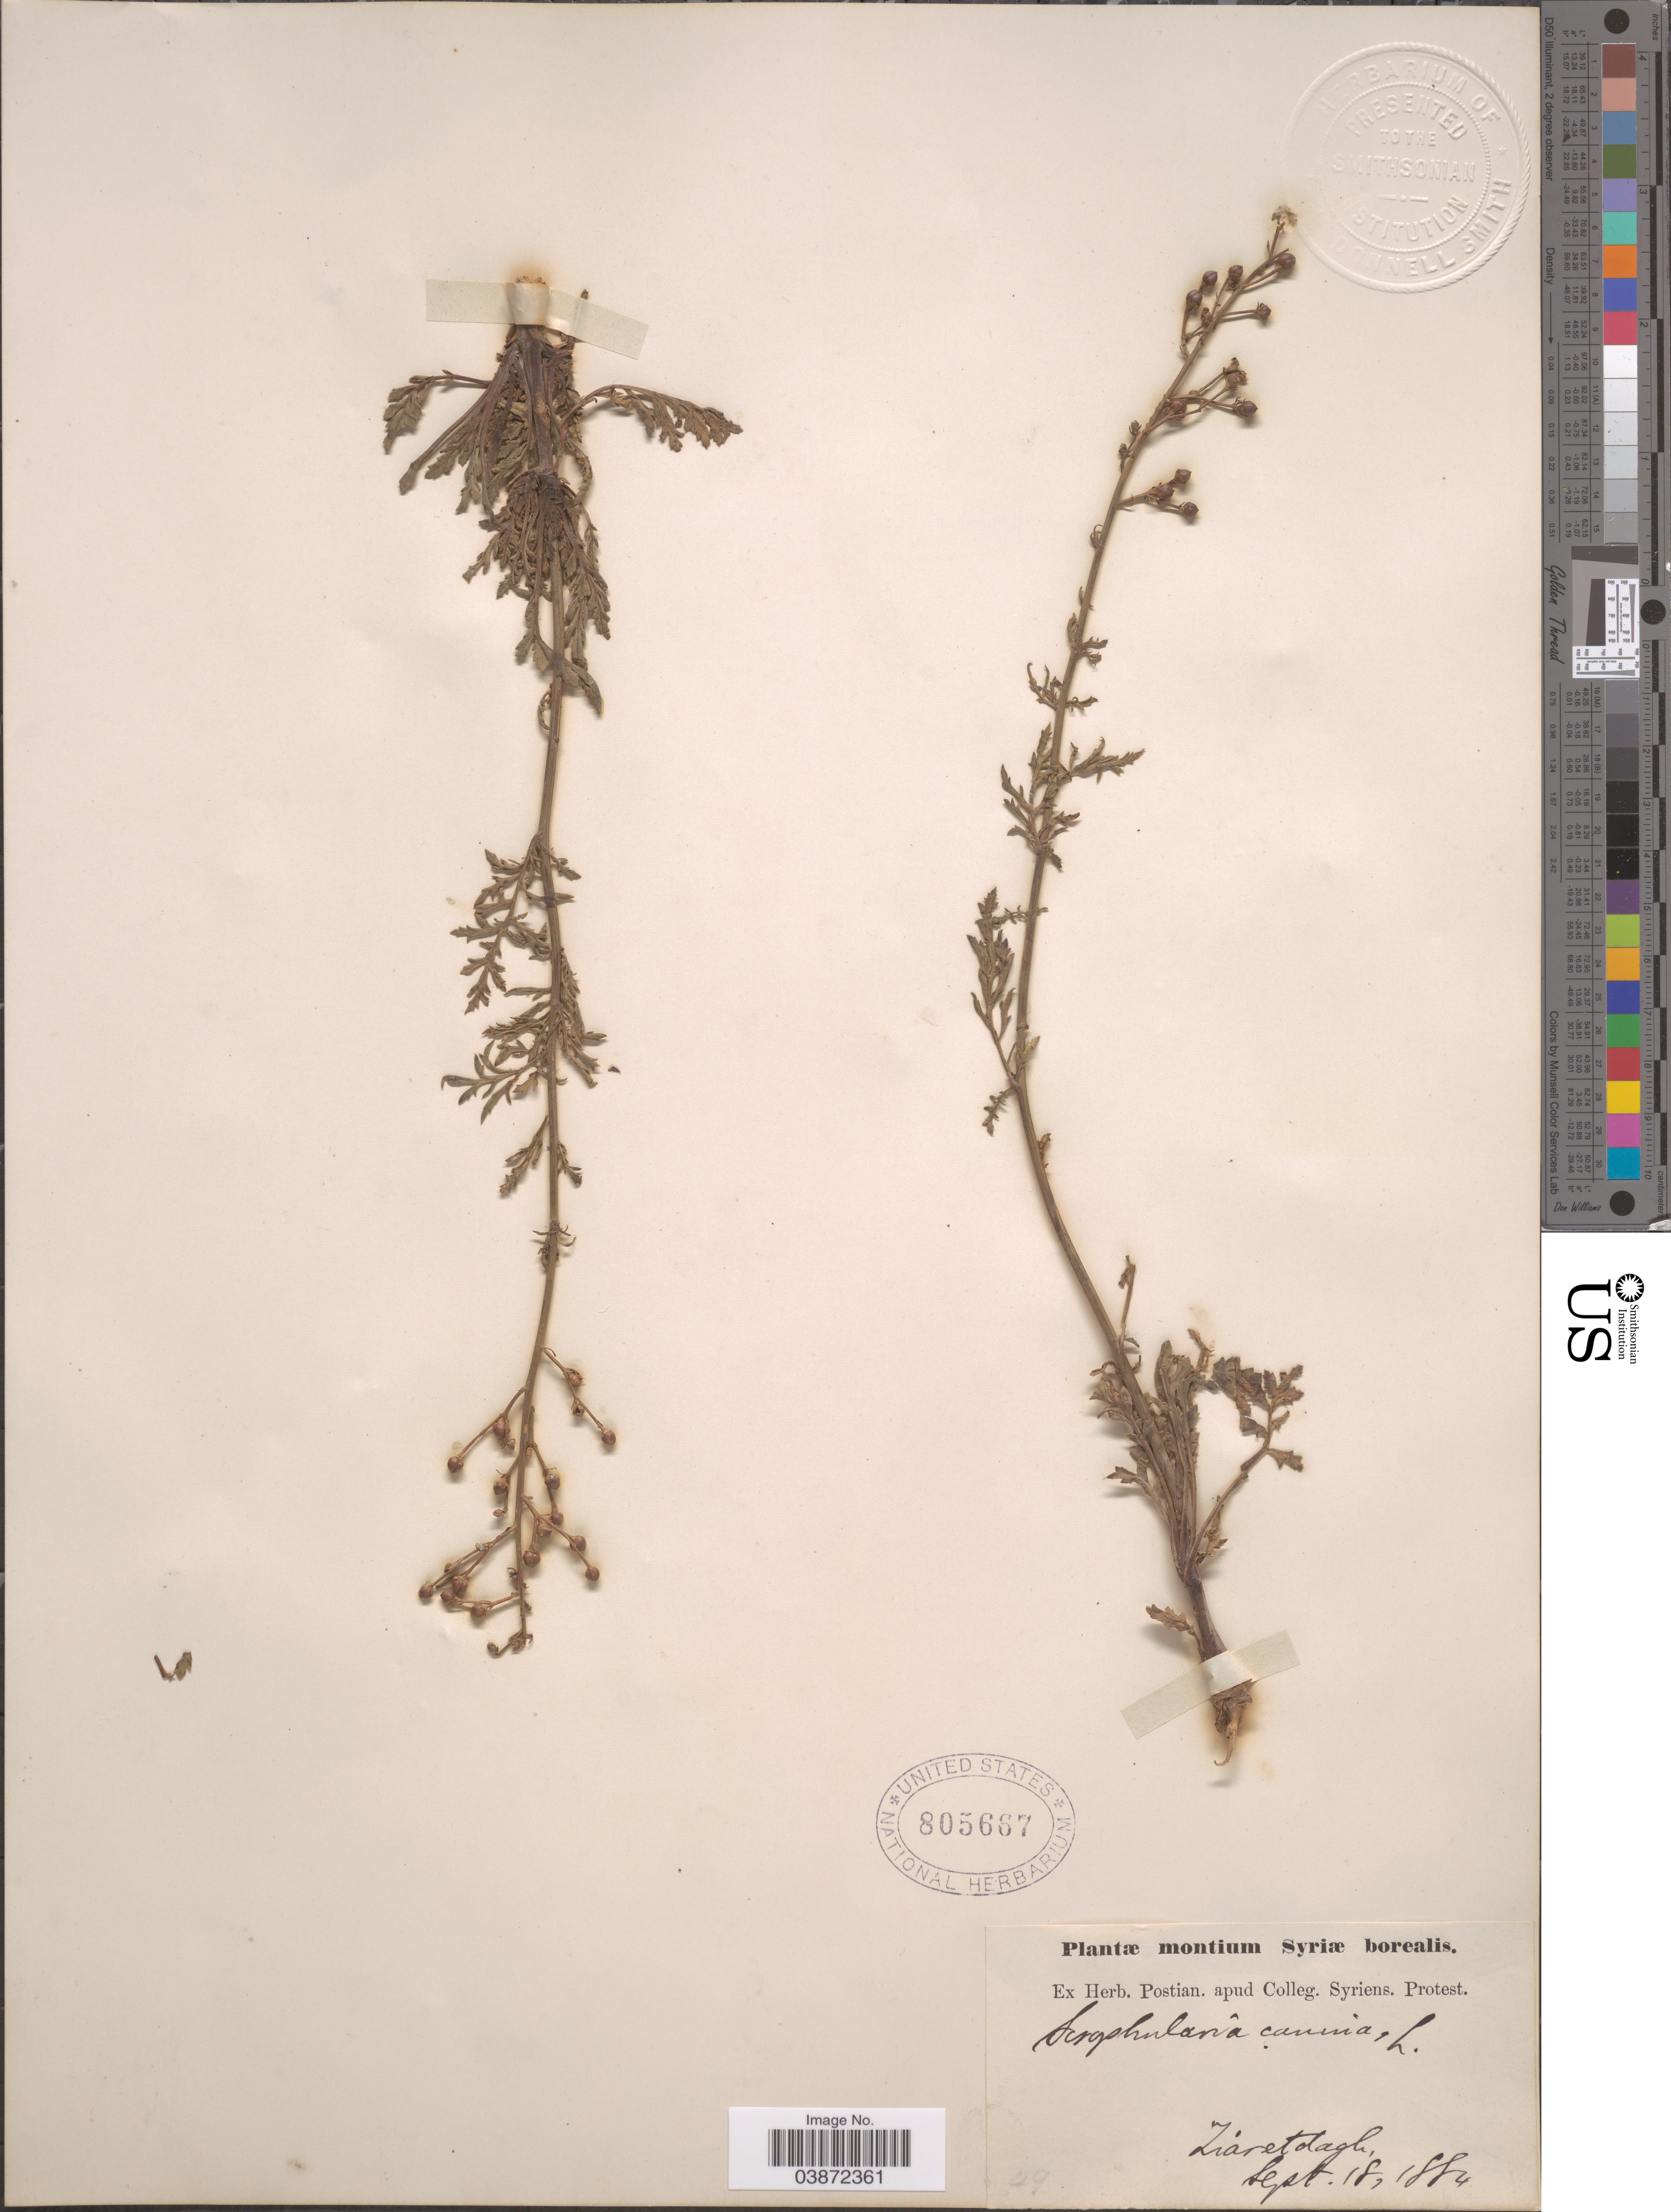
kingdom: Plantae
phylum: Tracheophyta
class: Magnoliopsida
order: Lamiales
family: Scrophulariaceae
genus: Scrophularia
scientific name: Scrophularia canina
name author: L.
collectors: ex herb. Postian. apud Colleg. Syriens. Protest. USE "Fannie P. A. Shepard" (10308853) AS PRIMARY COLLECTOR INSTEAD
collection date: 1884-09-18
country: Syria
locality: Montium Syriæ borealis. Ziaretdagh.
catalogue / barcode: US 805667